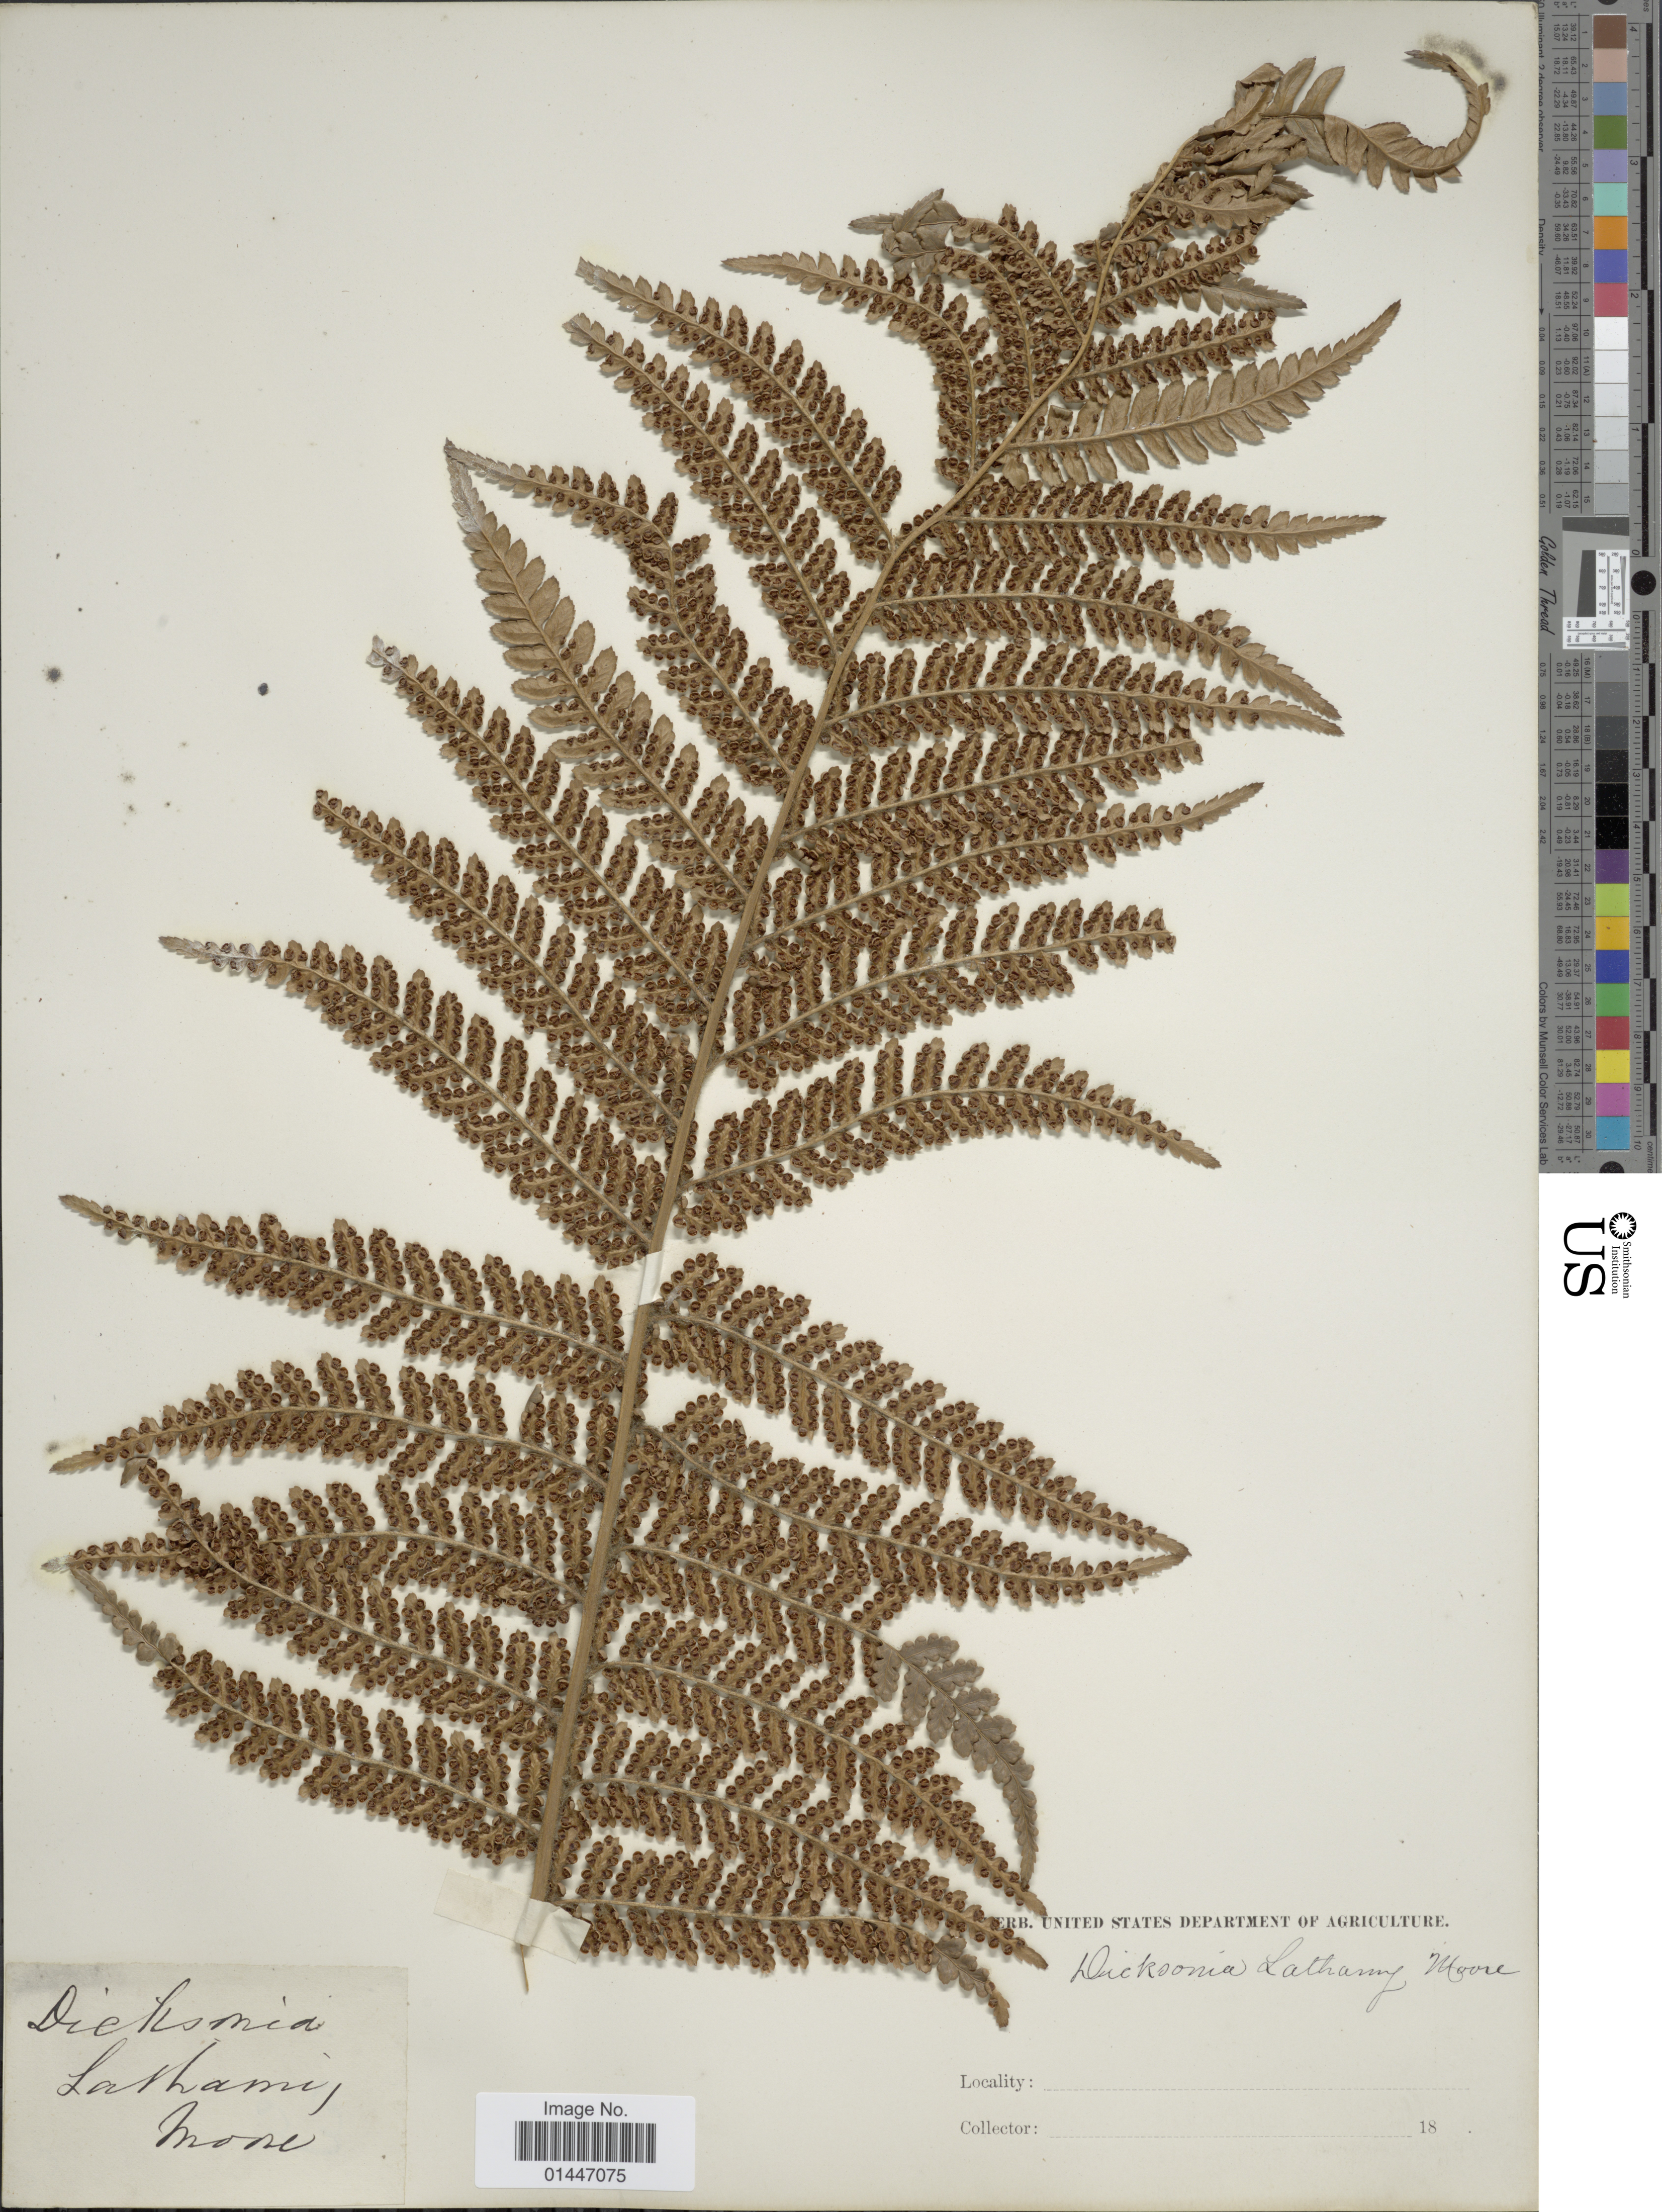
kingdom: Plantae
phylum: Tracheophyta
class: Polypodiopsida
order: Cyatheales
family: Dicksoniaceae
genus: Dicksonia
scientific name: Dicksonia arborescens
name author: L'Hér.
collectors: Facchini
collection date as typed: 18